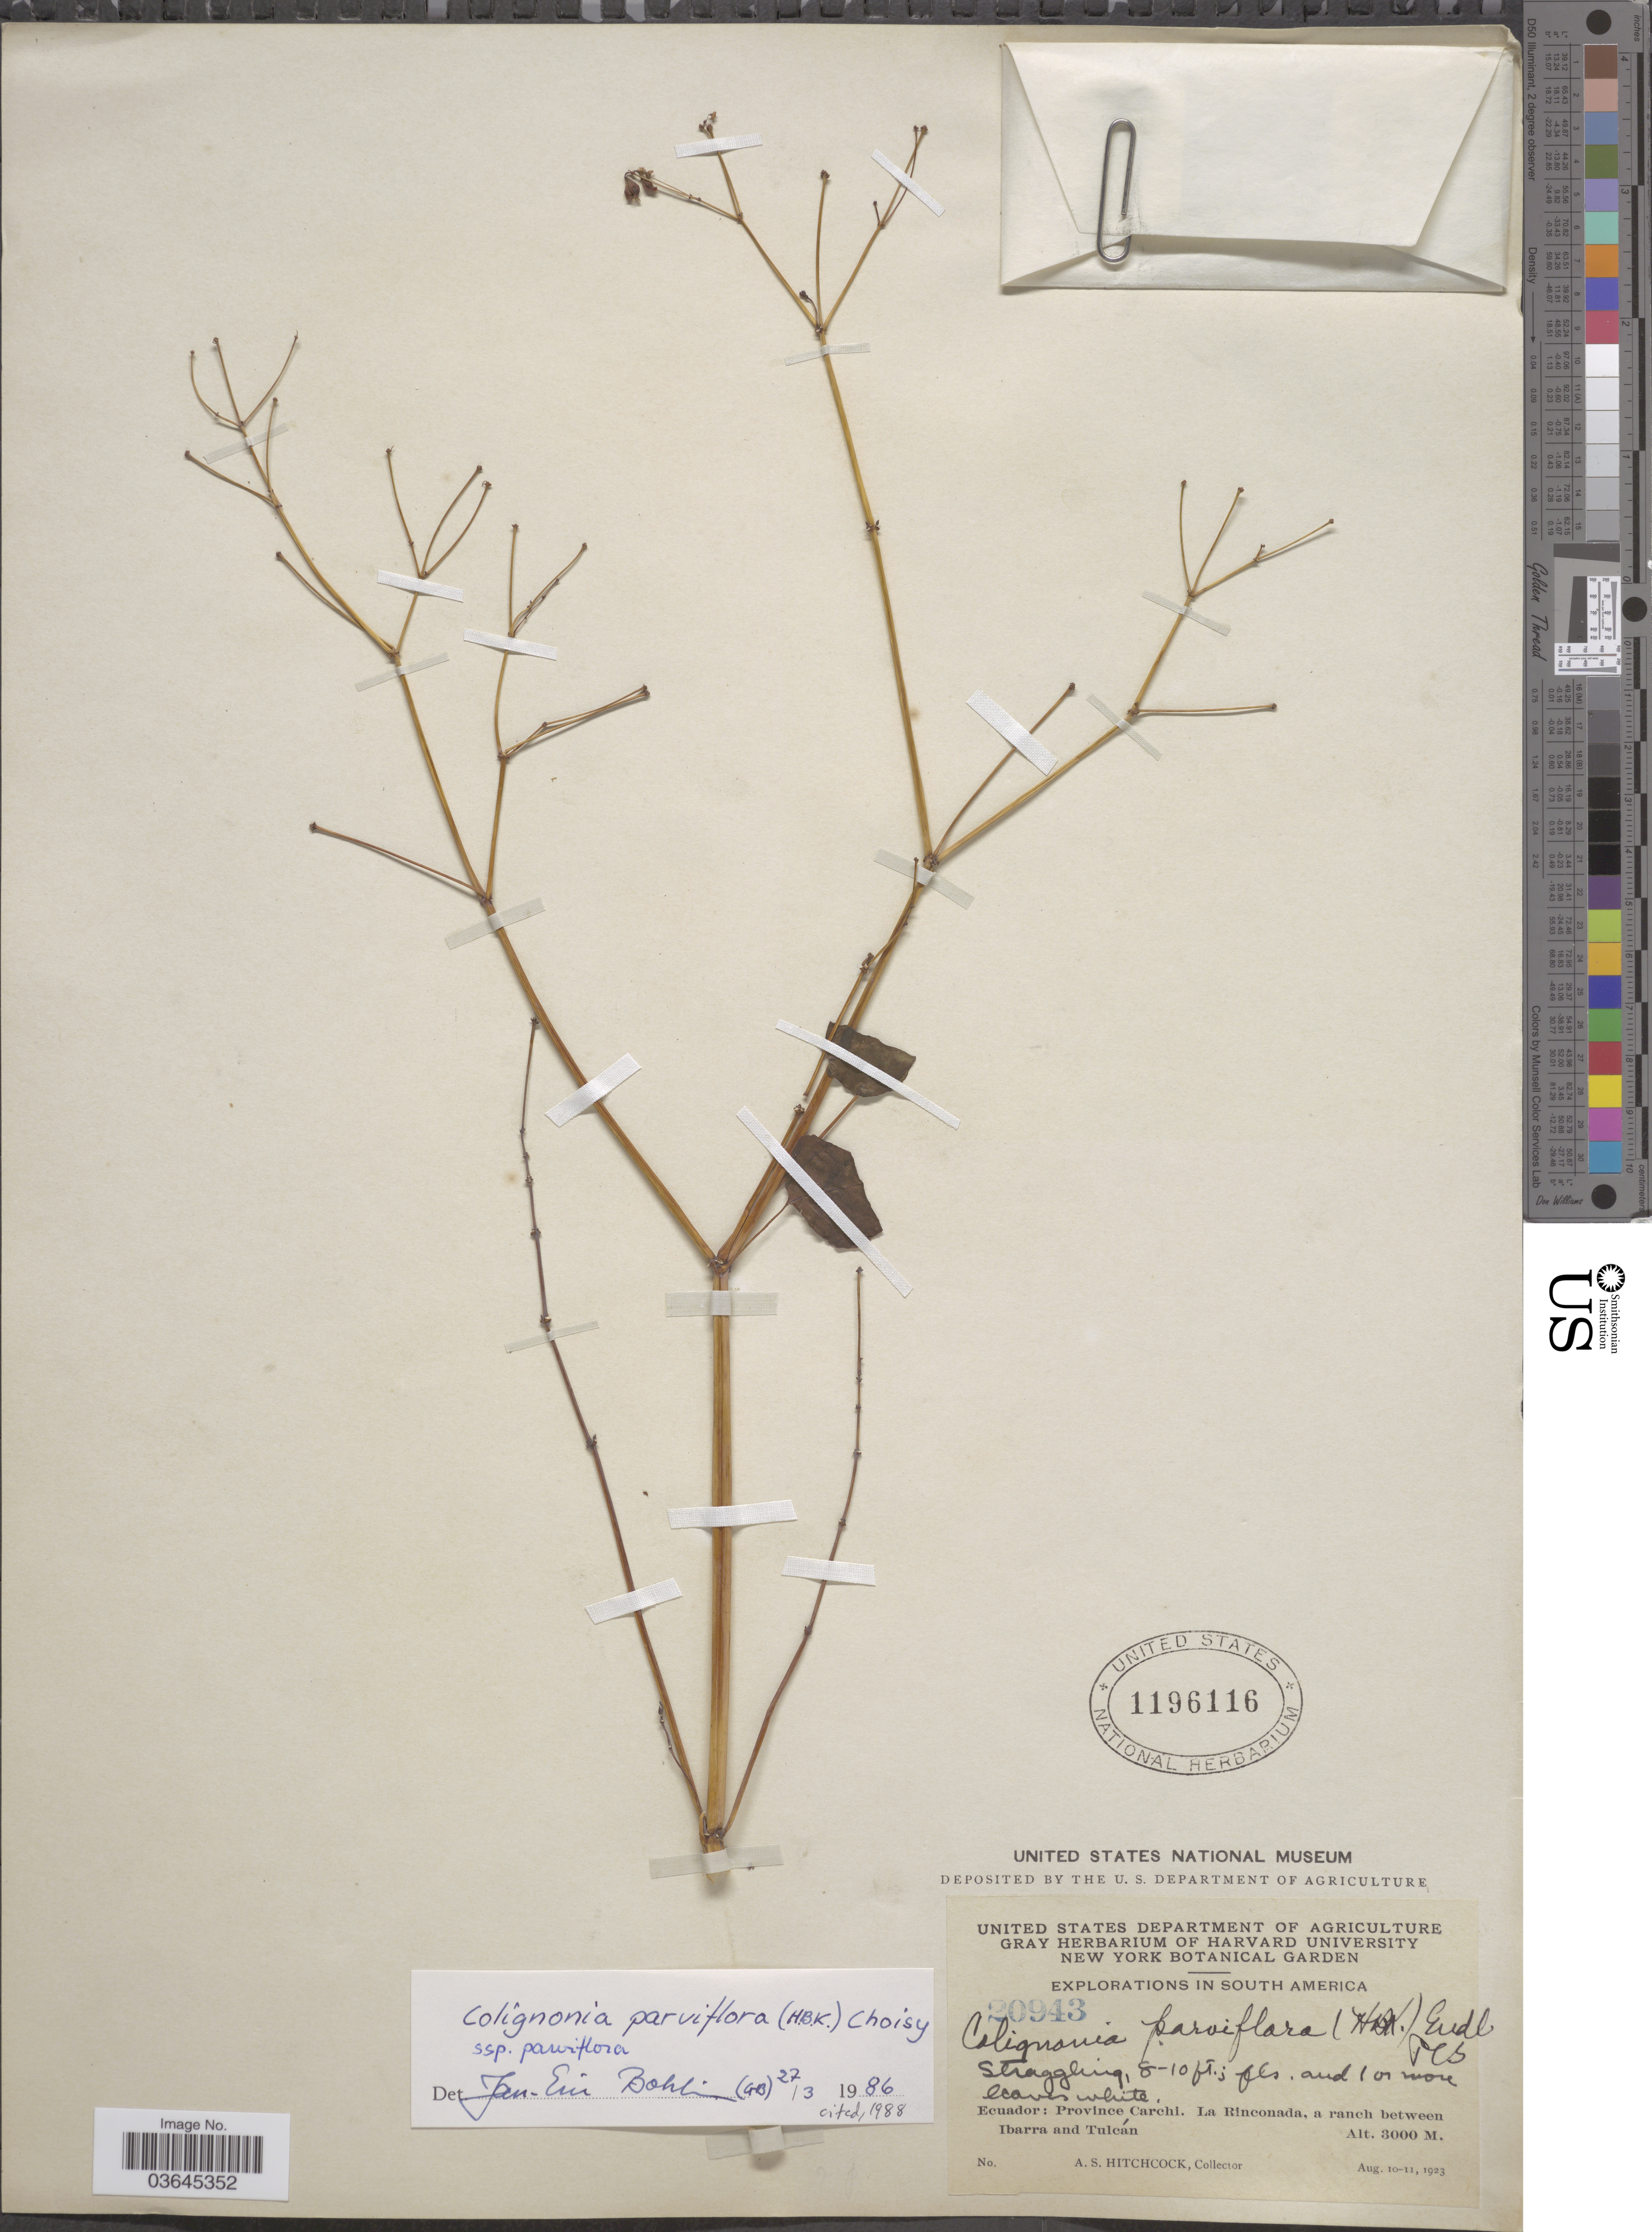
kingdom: Plantae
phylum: Tracheophyta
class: Magnoliopsida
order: Caryophyllales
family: Nyctaginaceae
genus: Colignonia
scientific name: Colignonia parviflora subsp. parviflora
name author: (Kunth) Choisy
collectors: A. S. Hitchcock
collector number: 20943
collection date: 1923-08-10/1923-08-11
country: Ecuador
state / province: Carchi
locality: La Rinconada, a ranch between Ibarra and Tulcán.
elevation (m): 3000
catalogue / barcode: US 1196116